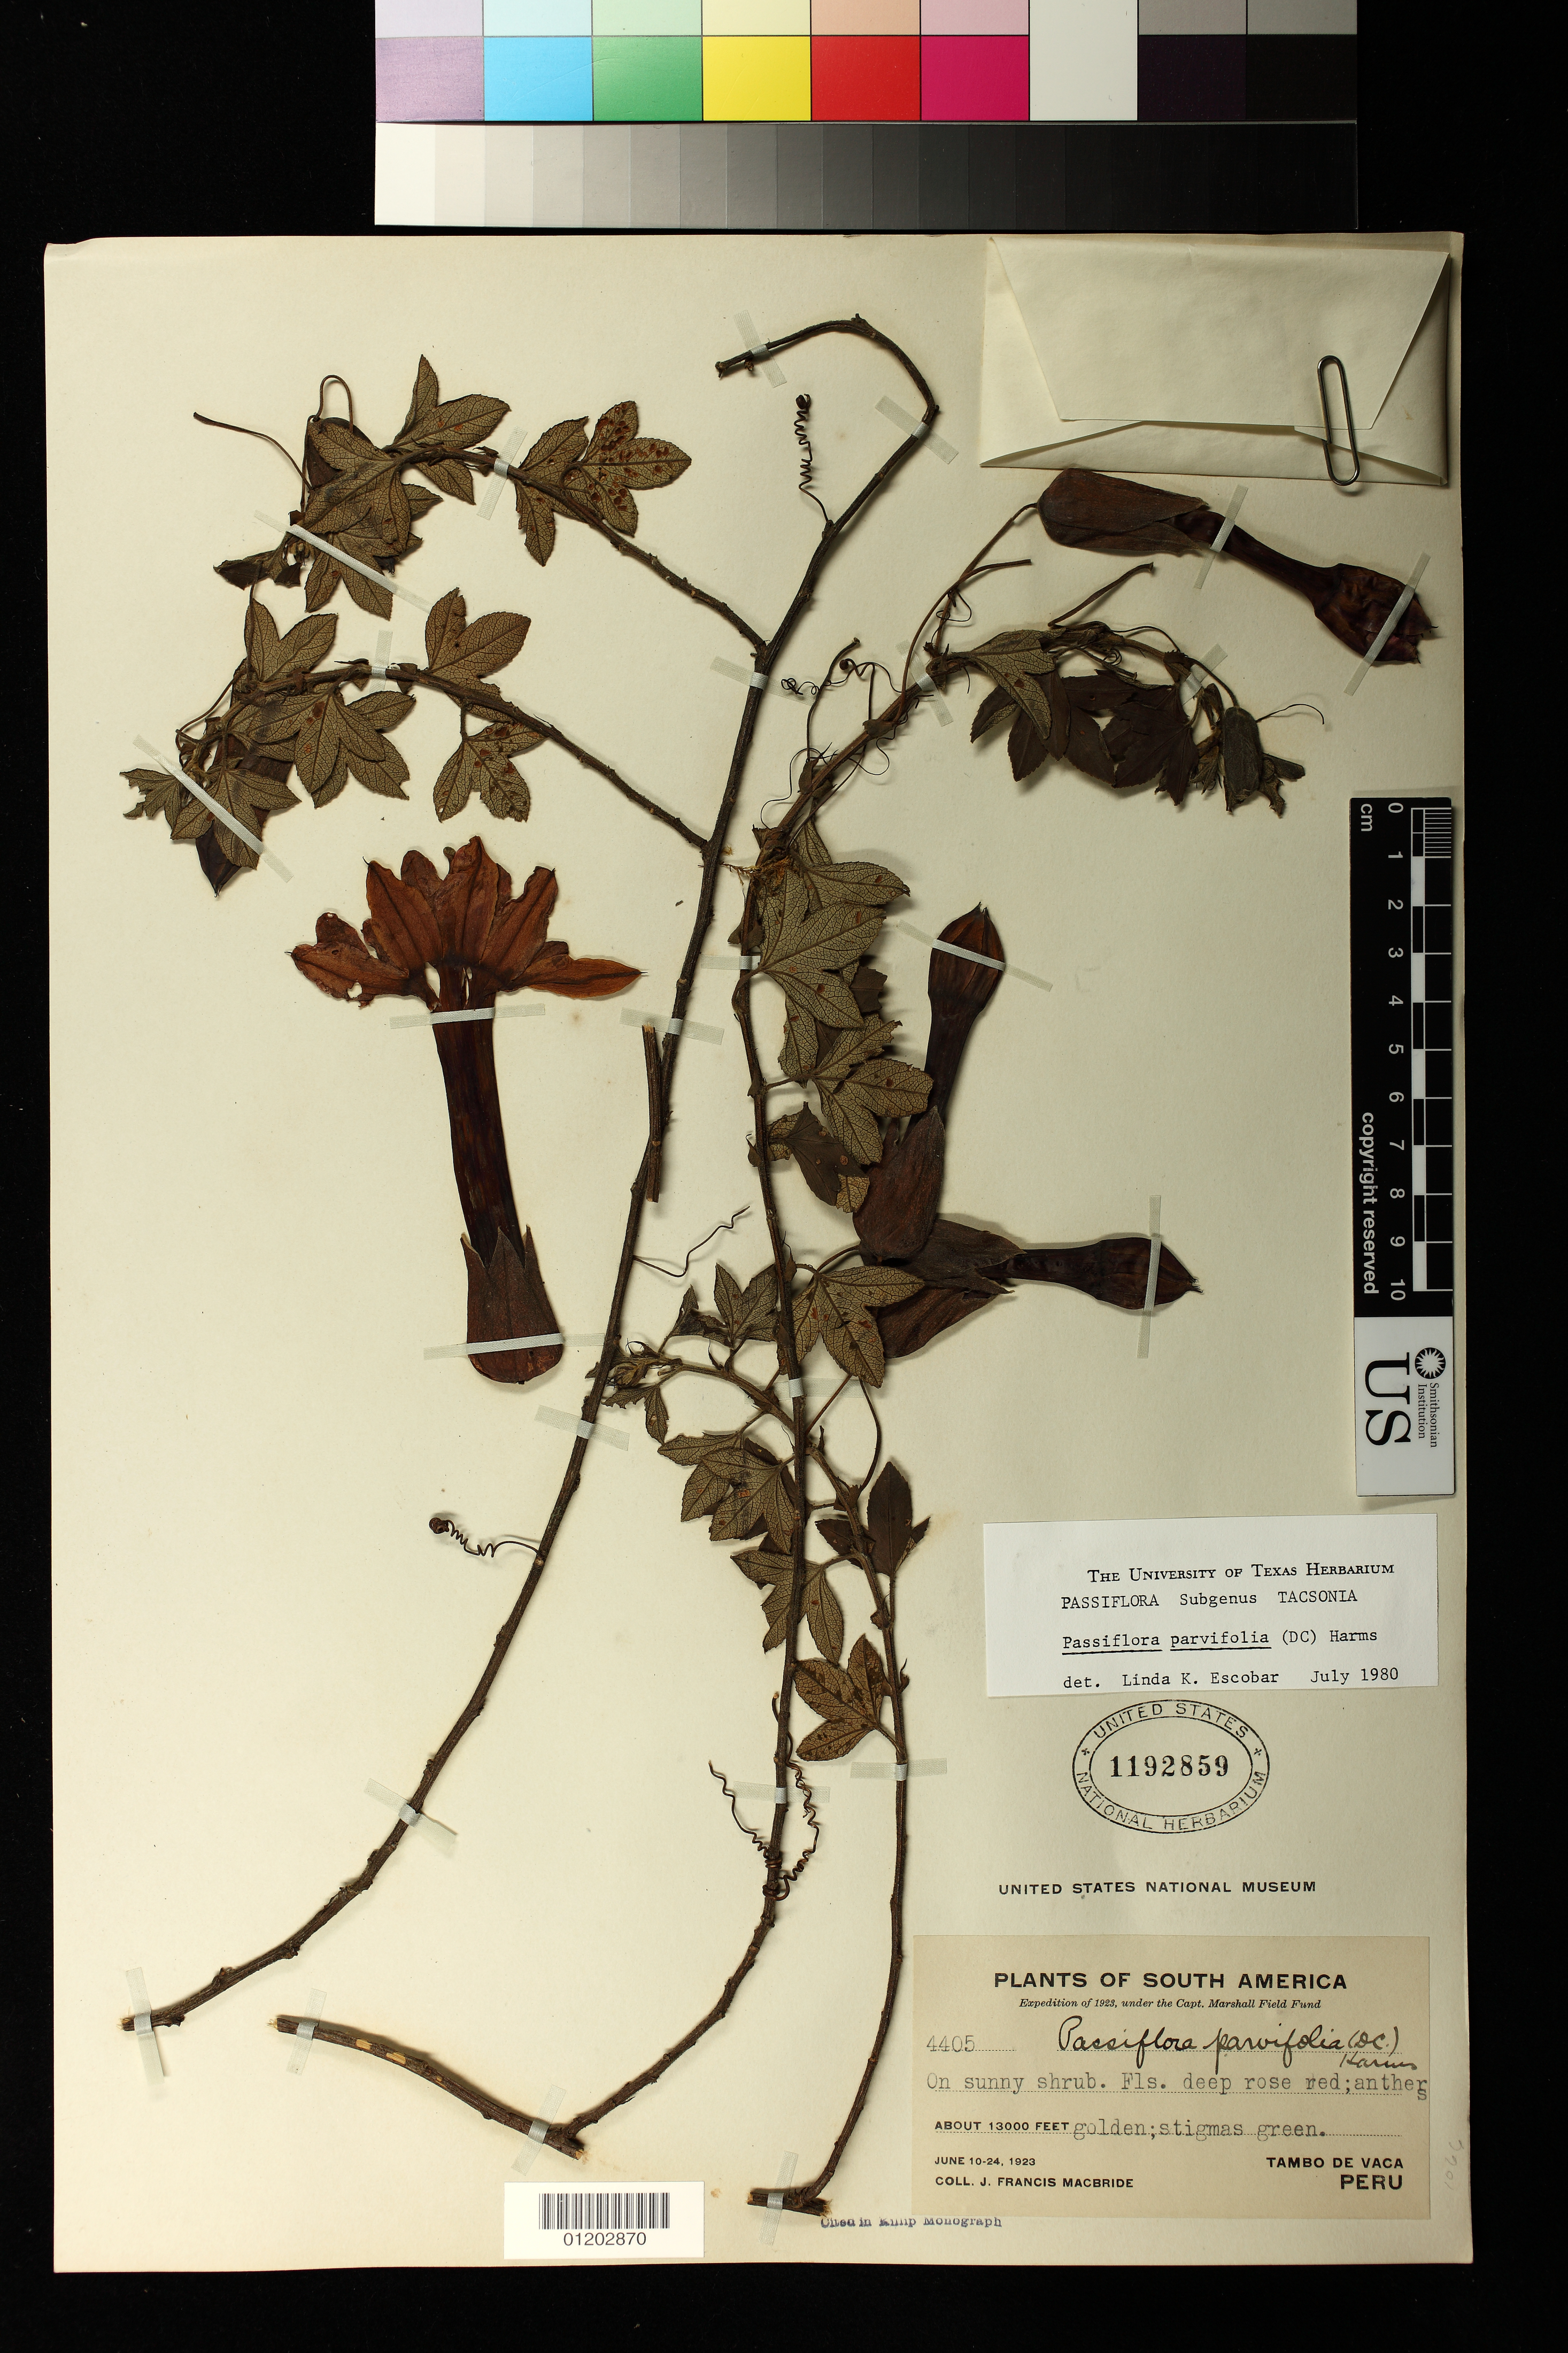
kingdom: Plantae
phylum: Tracheophyta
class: Magnoliopsida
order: Malpighiales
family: Passifloraceae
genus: Passiflora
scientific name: Passiflora parvifolia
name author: (DC.) Harms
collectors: J. F. Macbride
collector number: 4405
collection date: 1923-06-10/1923-06-24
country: Peru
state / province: Loreto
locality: Tambo de Vaca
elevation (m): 3962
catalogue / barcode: US 1192859